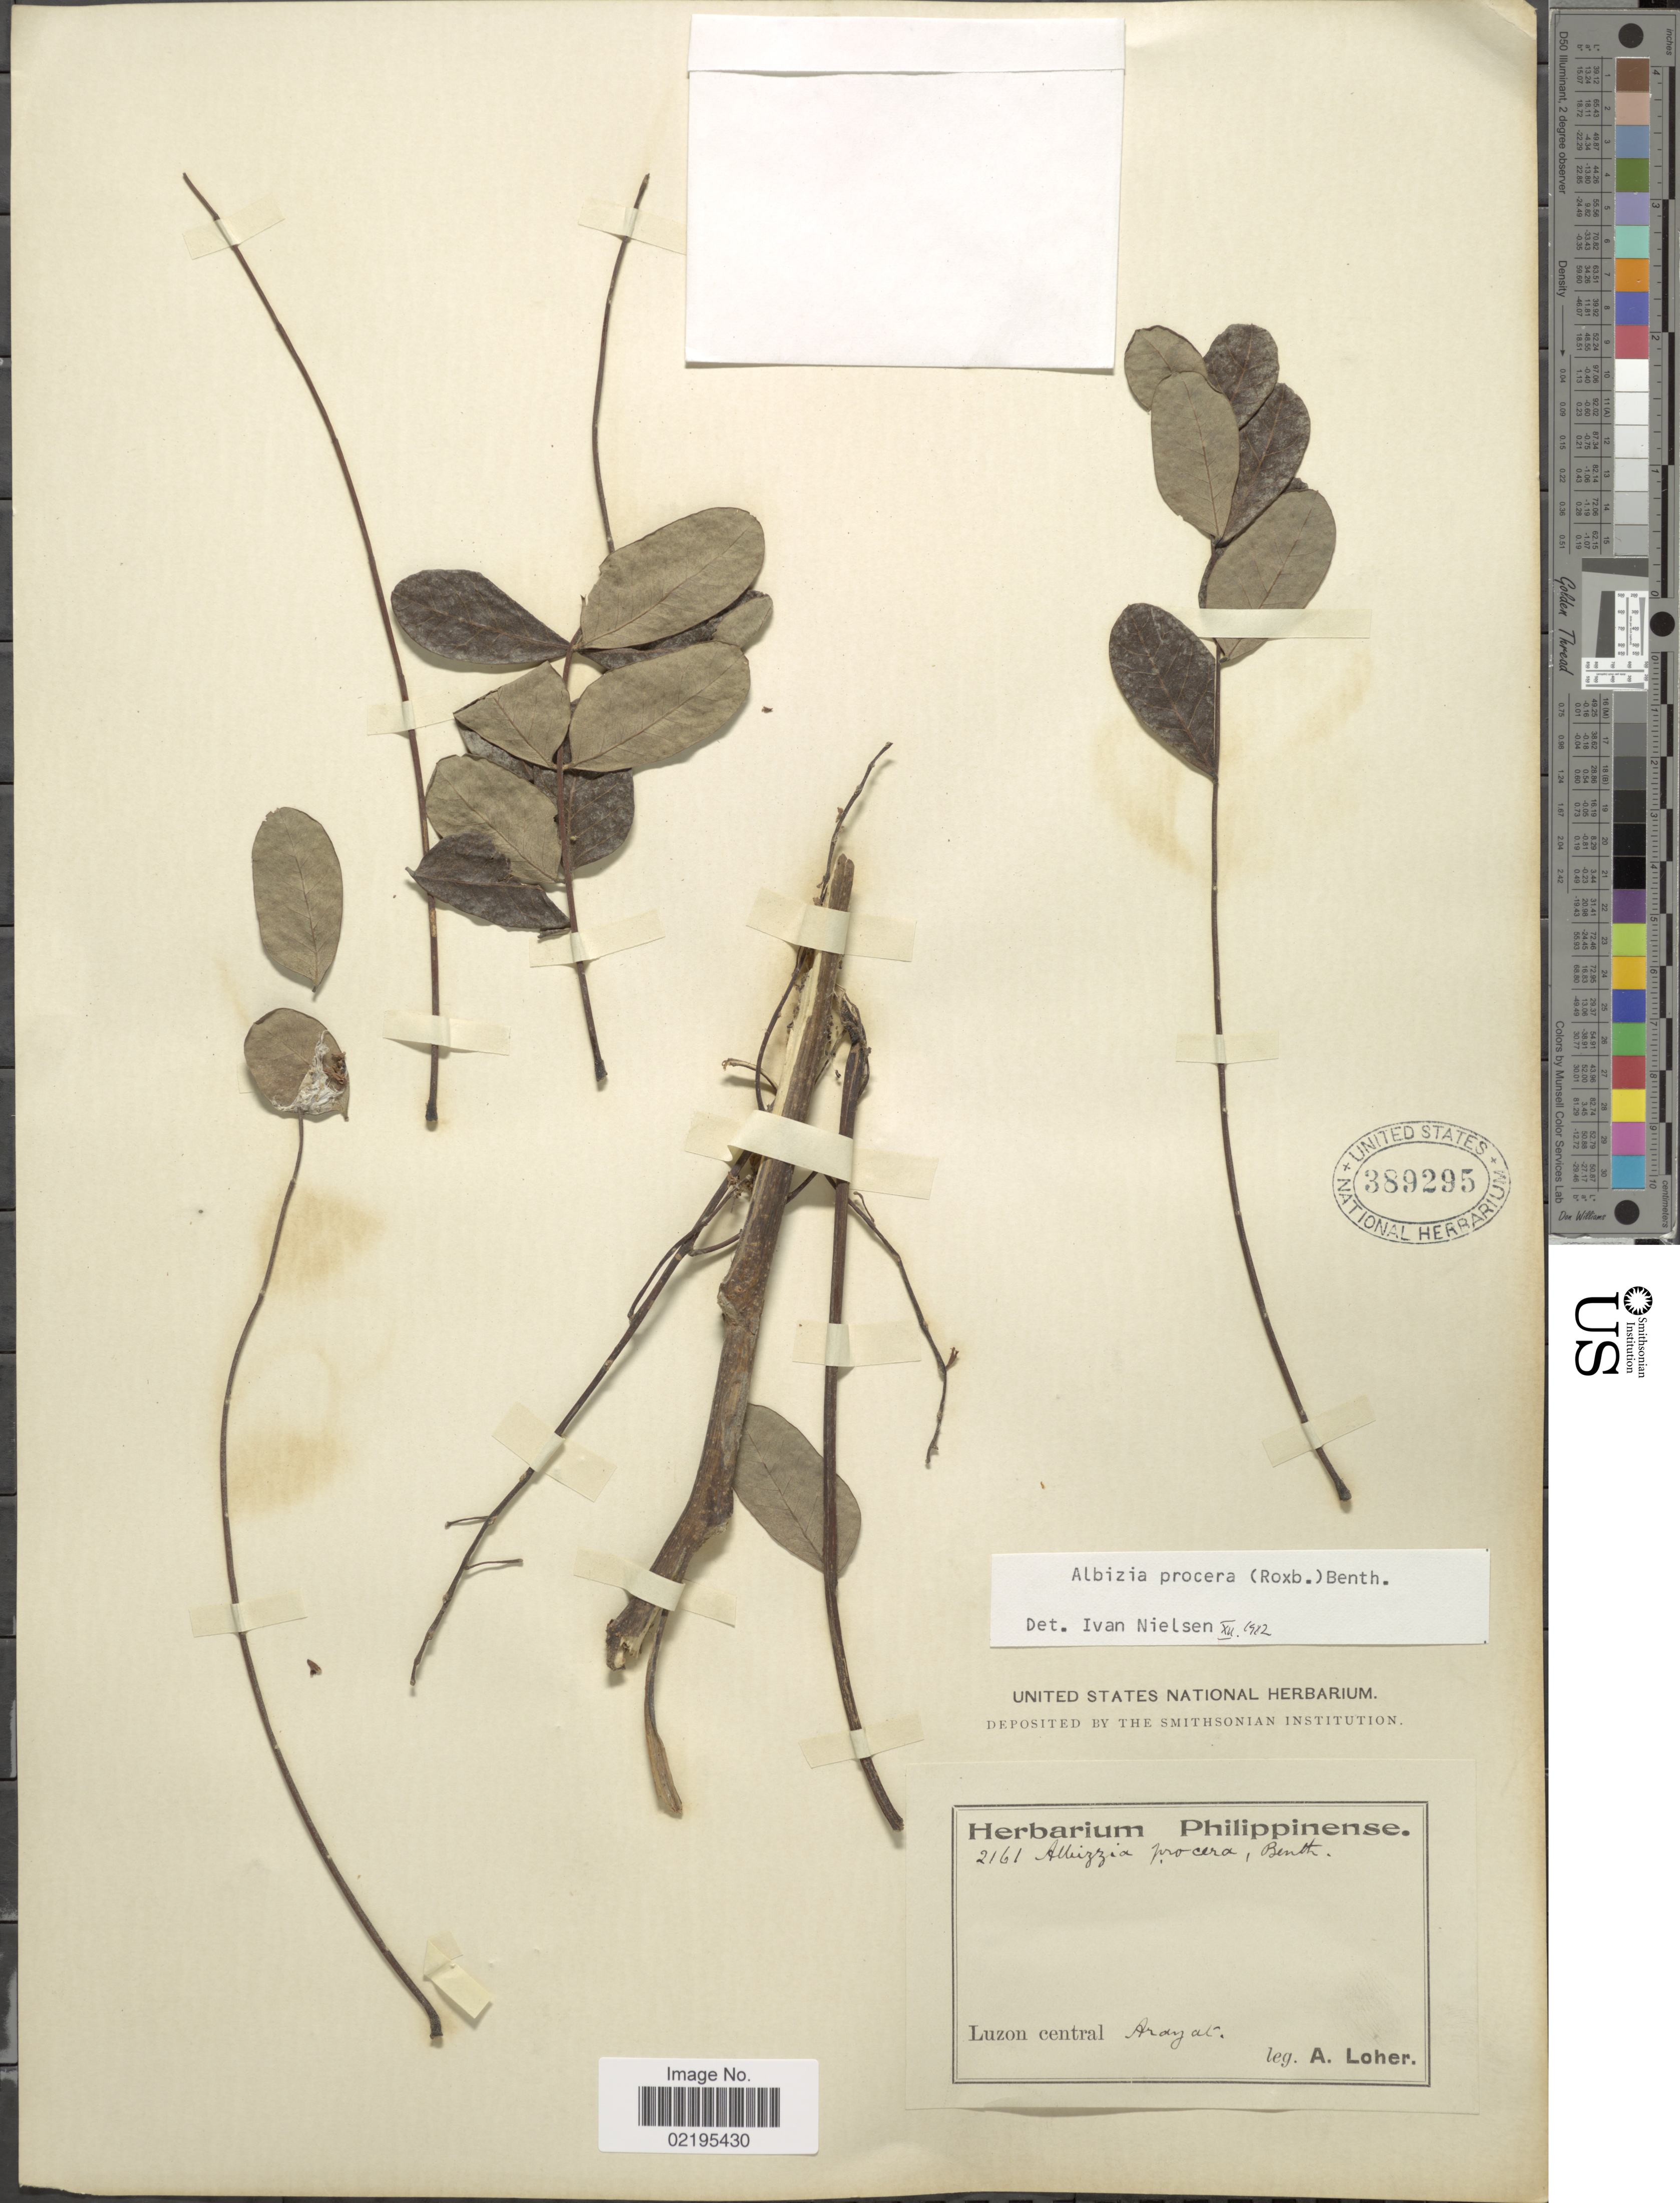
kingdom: Plantae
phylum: Tracheophyta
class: Magnoliopsida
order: Fabales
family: Fabaceae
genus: Albizia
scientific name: Albizia procera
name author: (Roxb.) Benth.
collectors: A. Loher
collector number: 2161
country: Philippines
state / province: Central Luzon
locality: Arayat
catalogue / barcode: US 389295